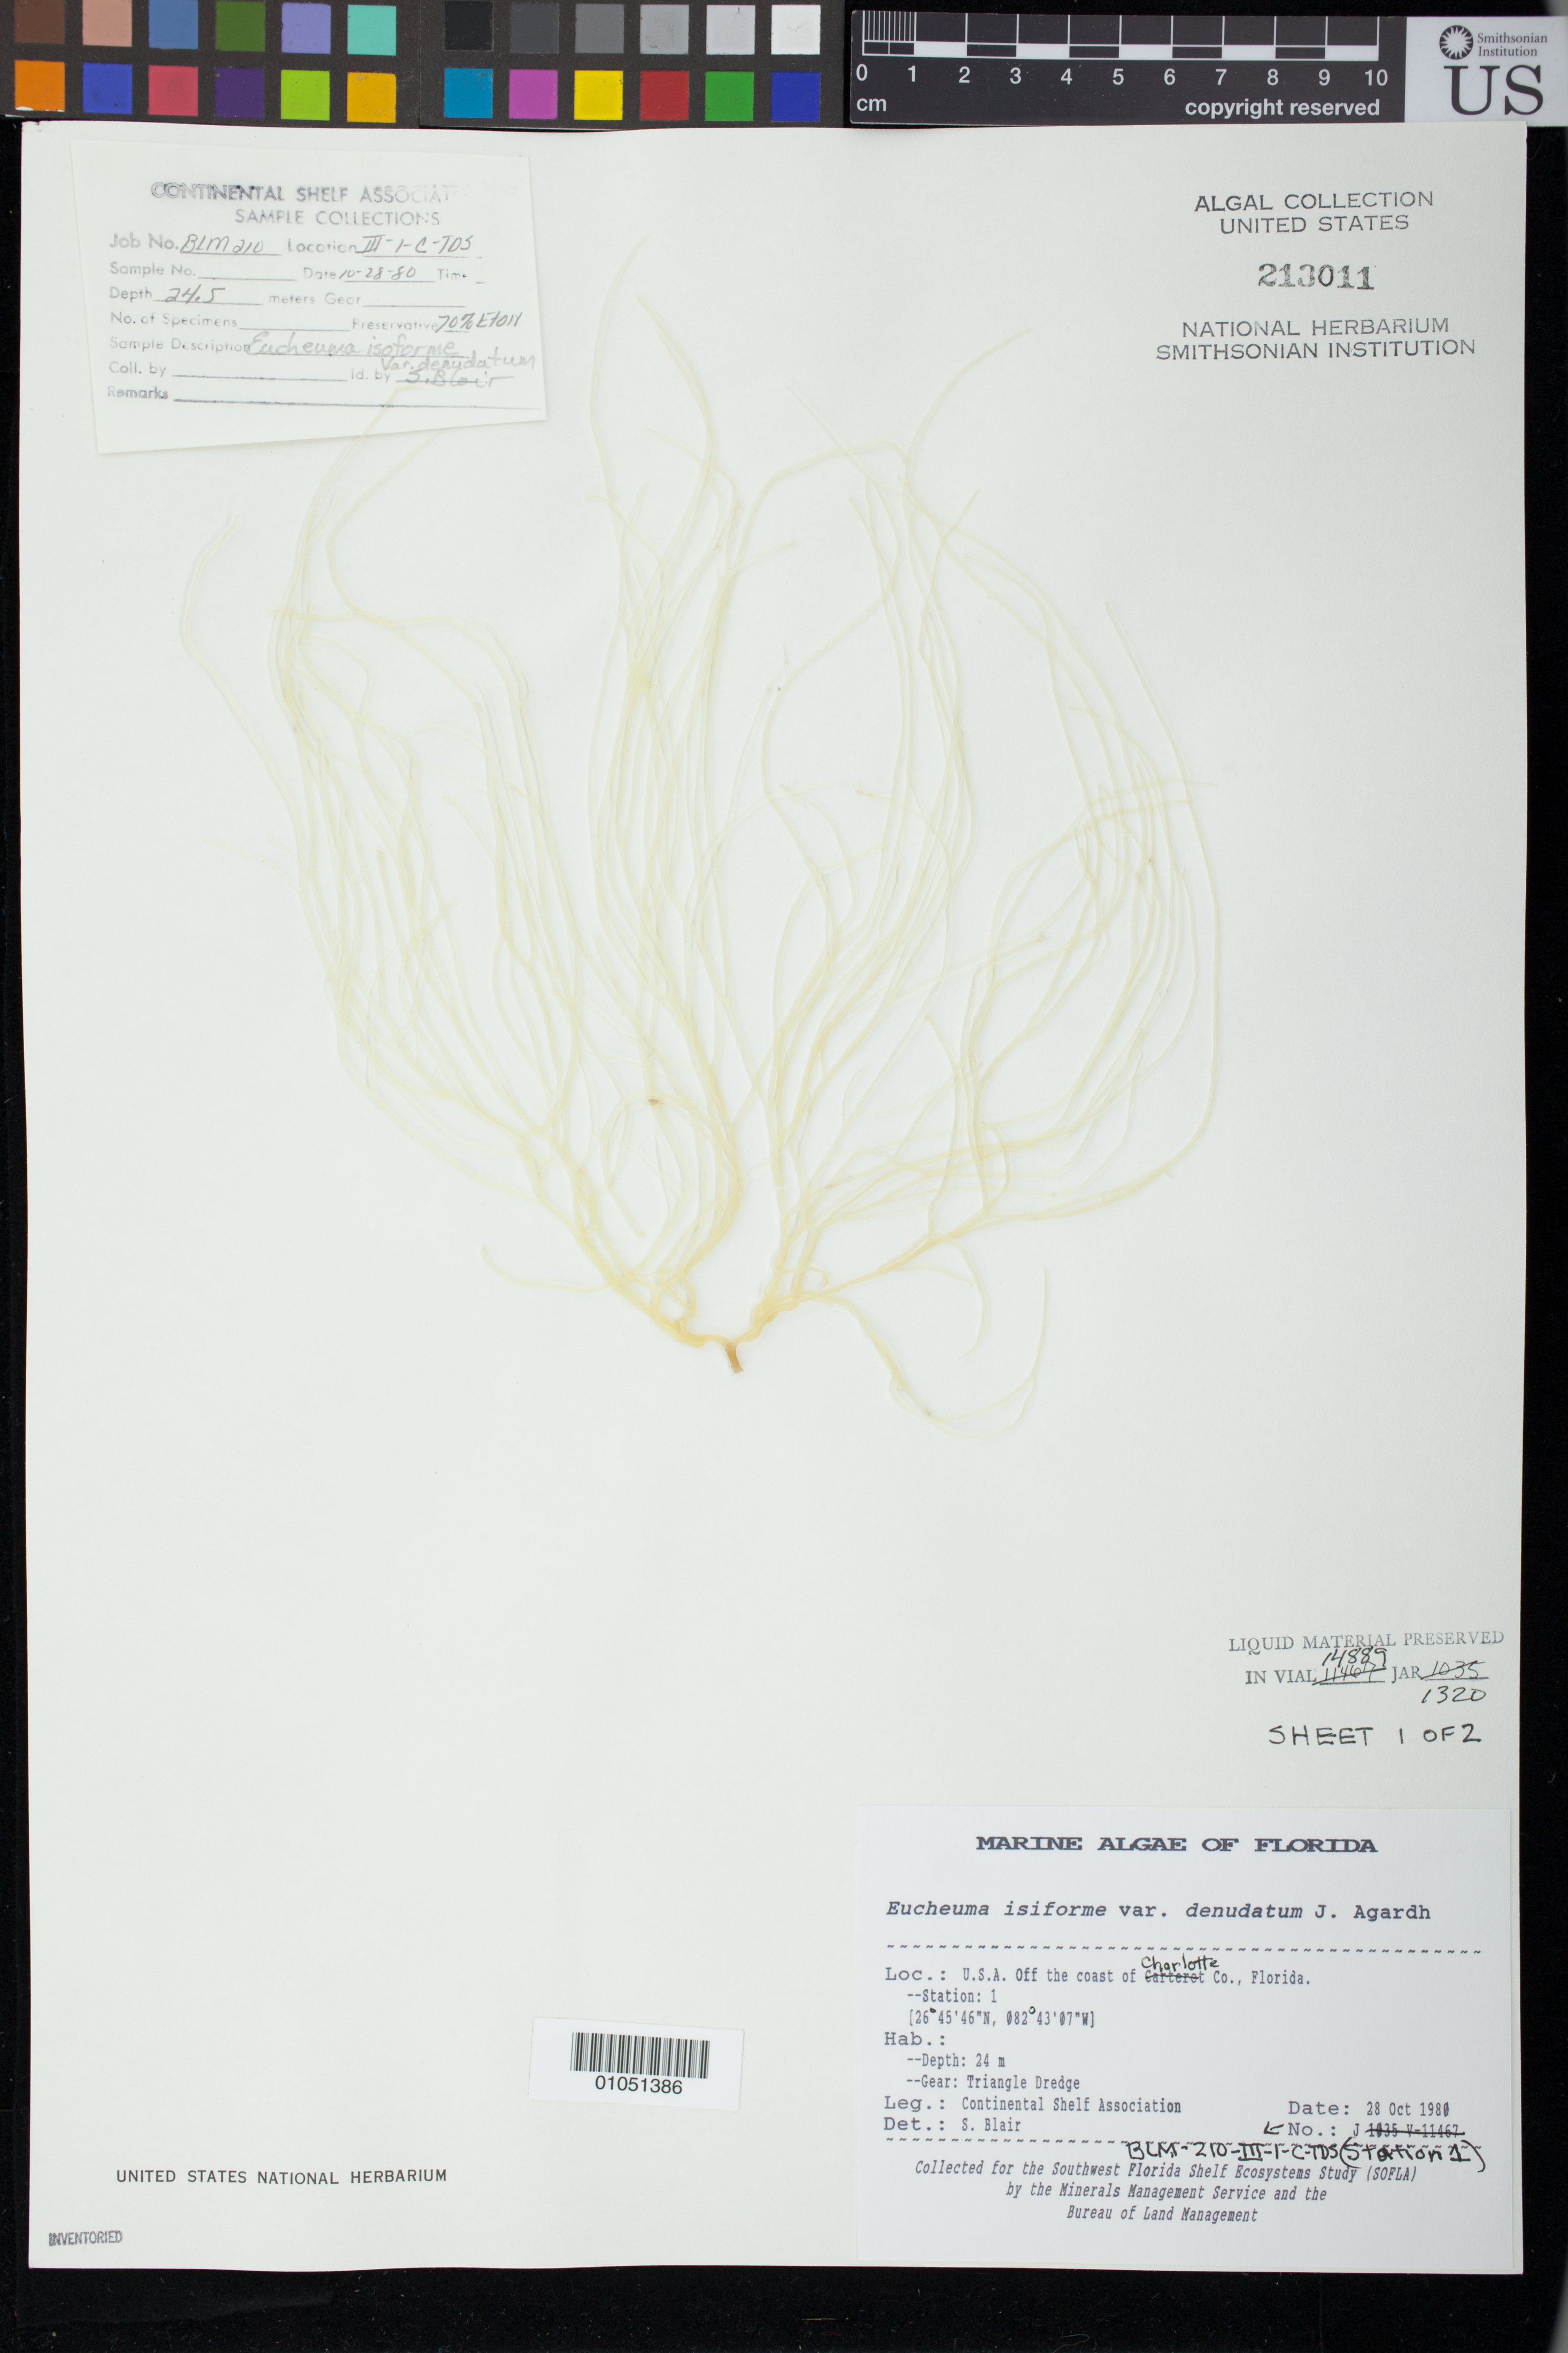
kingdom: Plantae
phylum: Rhodophyta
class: Florideophyceae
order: Gigartinales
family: Solieriaceae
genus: Eucheumatopsis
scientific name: Eucheumatopsis isiformis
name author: (C. Agardh) M.L. Núñez-Resendiz et al.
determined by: Algae name updating Project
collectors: Continental Shelf Associates Inc.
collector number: BLM-210-III-1-C-TDS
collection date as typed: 28 Oct 1980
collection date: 1980-10-28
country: United States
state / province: Florida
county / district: Charlotte County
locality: Gulf of Mexico off the coast of Charlotte County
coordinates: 26 45'46"N, 82 43'07"W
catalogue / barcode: US 213011